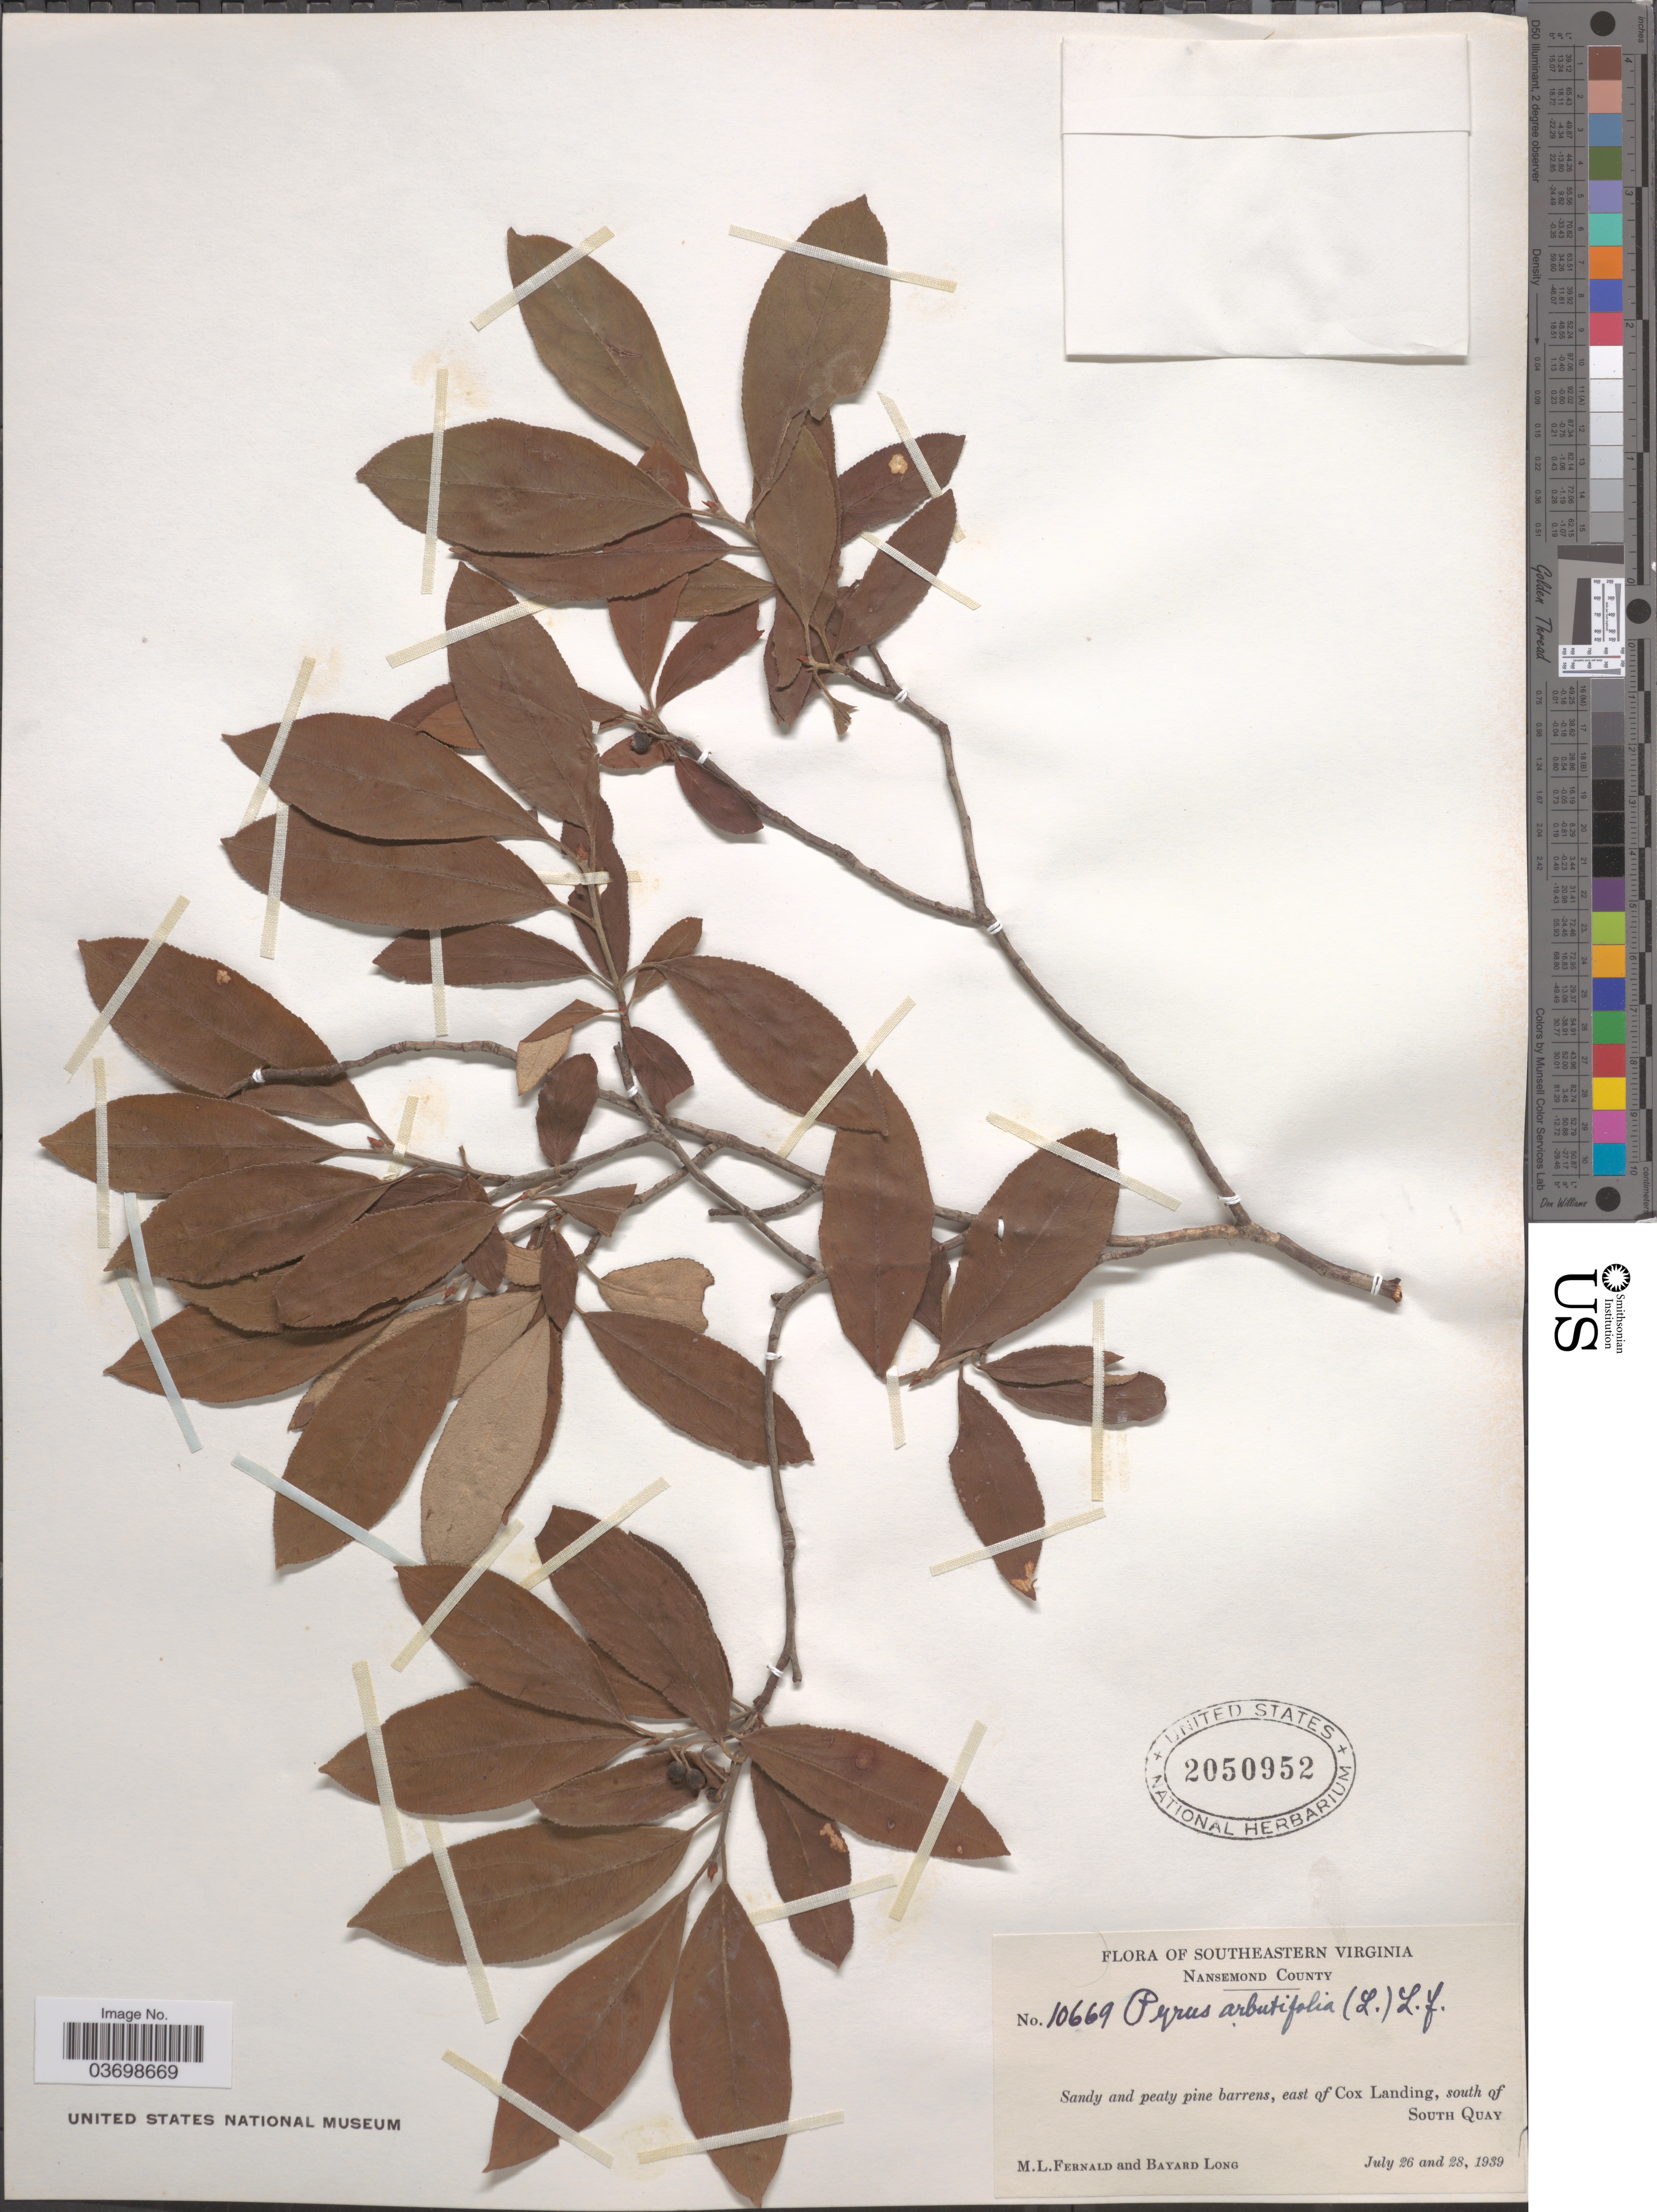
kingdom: Plantae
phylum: Tracheophyta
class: Magnoliopsida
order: Rosales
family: Rosaceae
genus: Aronia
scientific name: Aronia arbutifolia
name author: (L.) Pers.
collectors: M. L. Fernald & B. Long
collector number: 10669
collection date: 1939-07-26/1939-07-28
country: United States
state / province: Virginia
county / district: City of Suffolk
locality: Southeastern Virginia. Nansemond County. East of Cox Landing, south of South Quay.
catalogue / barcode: US 2050952